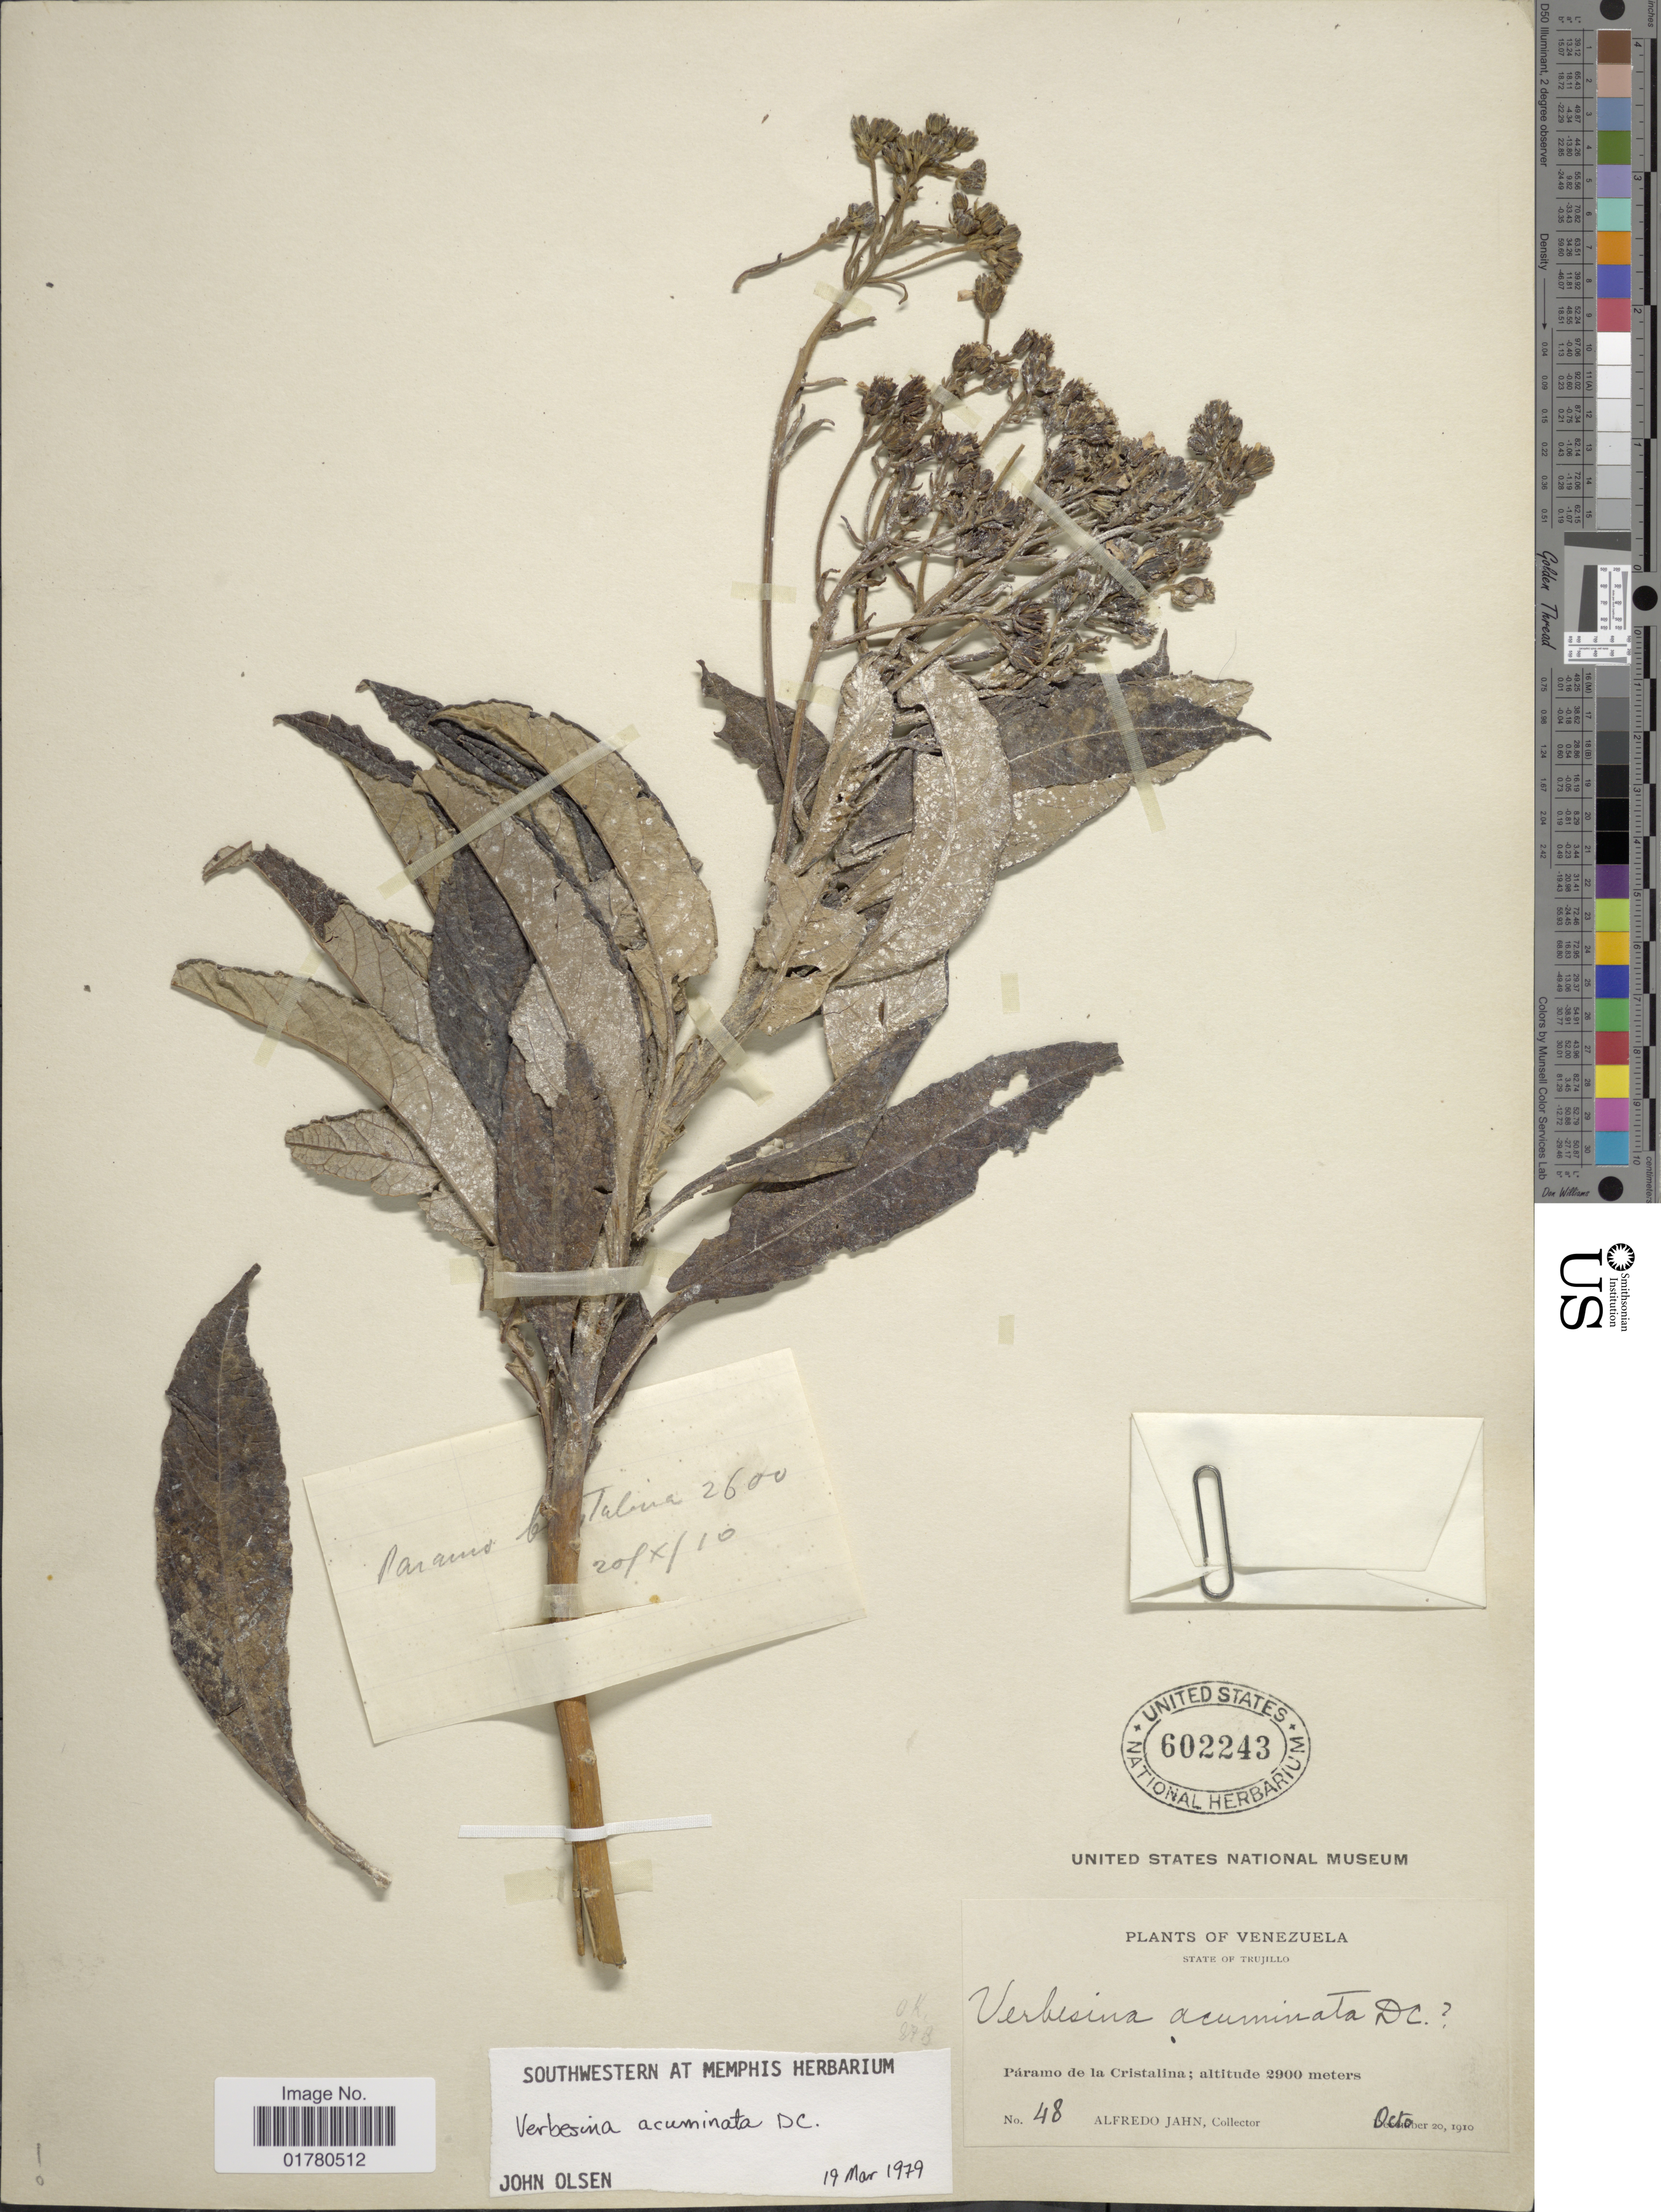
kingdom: Plantae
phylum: Tracheophyta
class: Magnoliopsida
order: Asterales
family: Asteraceae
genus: Verbesina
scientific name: Verbesina acuminata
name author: DC.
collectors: A. Jahn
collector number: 48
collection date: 1910-10-20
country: Venezuela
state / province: Trujillo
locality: Páramo de la Cristalina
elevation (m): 2900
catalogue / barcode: US 602243